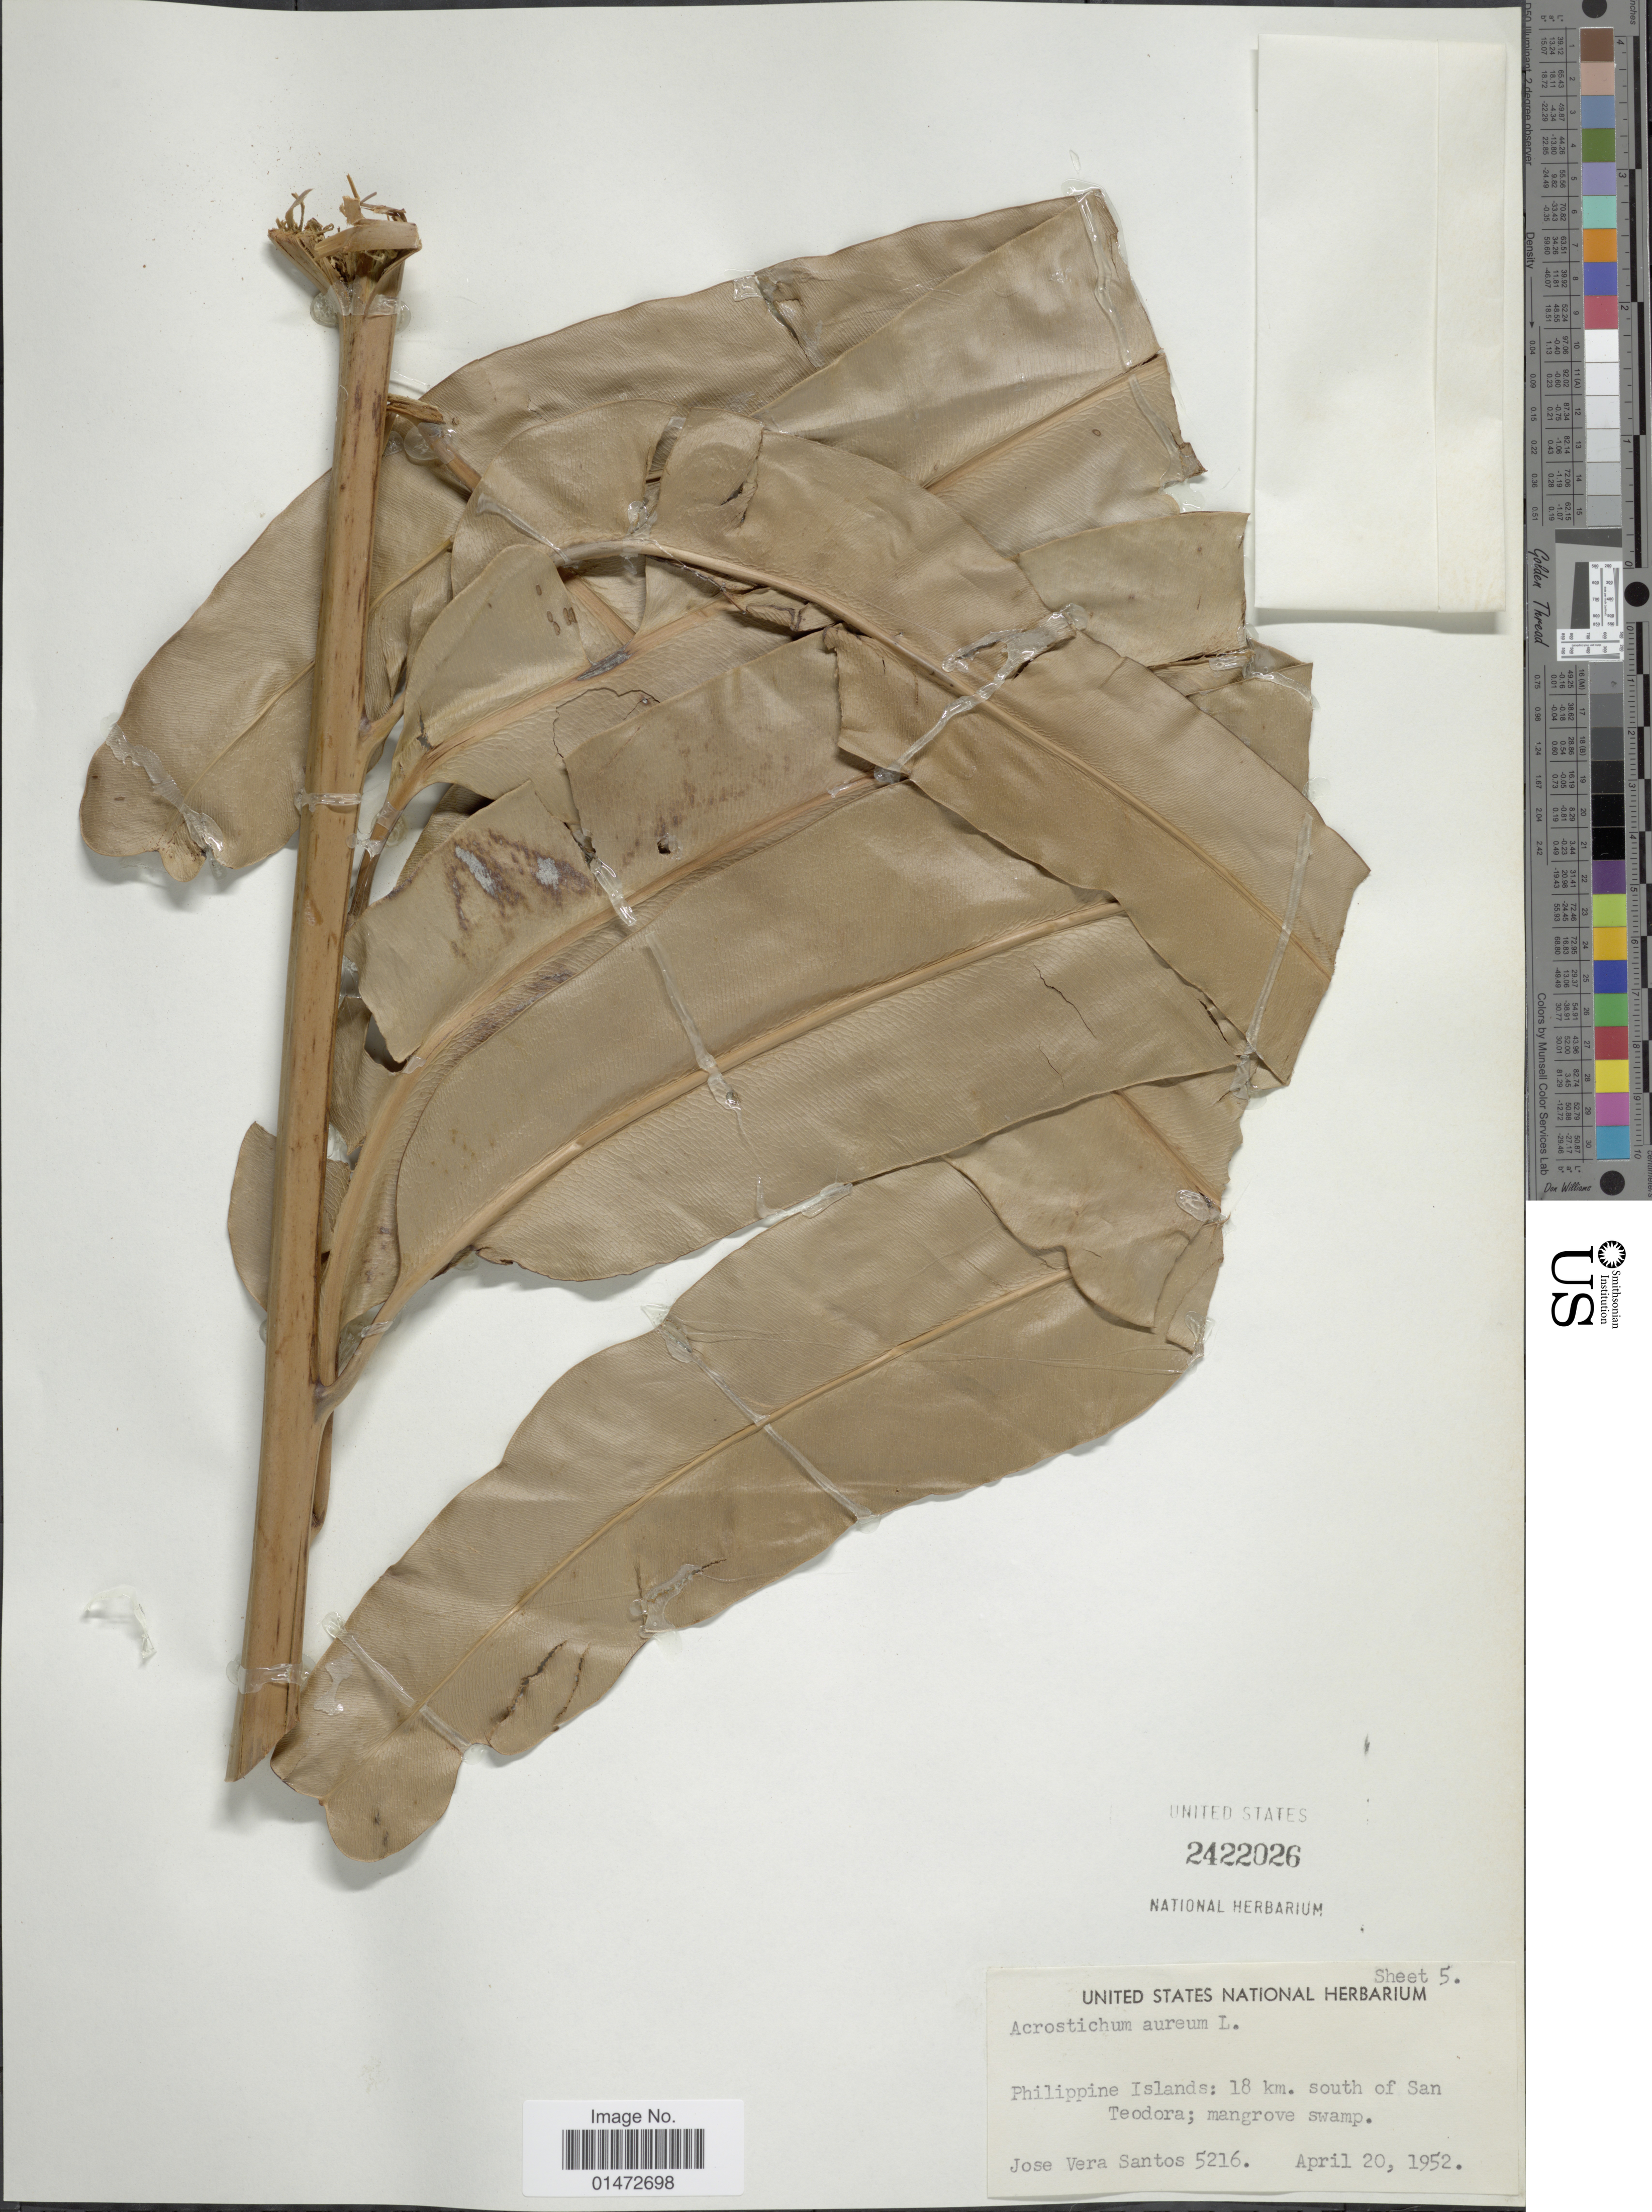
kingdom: Plantae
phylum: Tracheophyta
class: Polypodiopsida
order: Polypodiales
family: Pteridaceae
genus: Acrostichum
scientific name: Acrostichum aureum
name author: L.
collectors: J. V. Santos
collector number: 5216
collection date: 1952-04-20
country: Philippines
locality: Philippine Islands; 18 km. south of San Teodora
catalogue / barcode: US 2422026